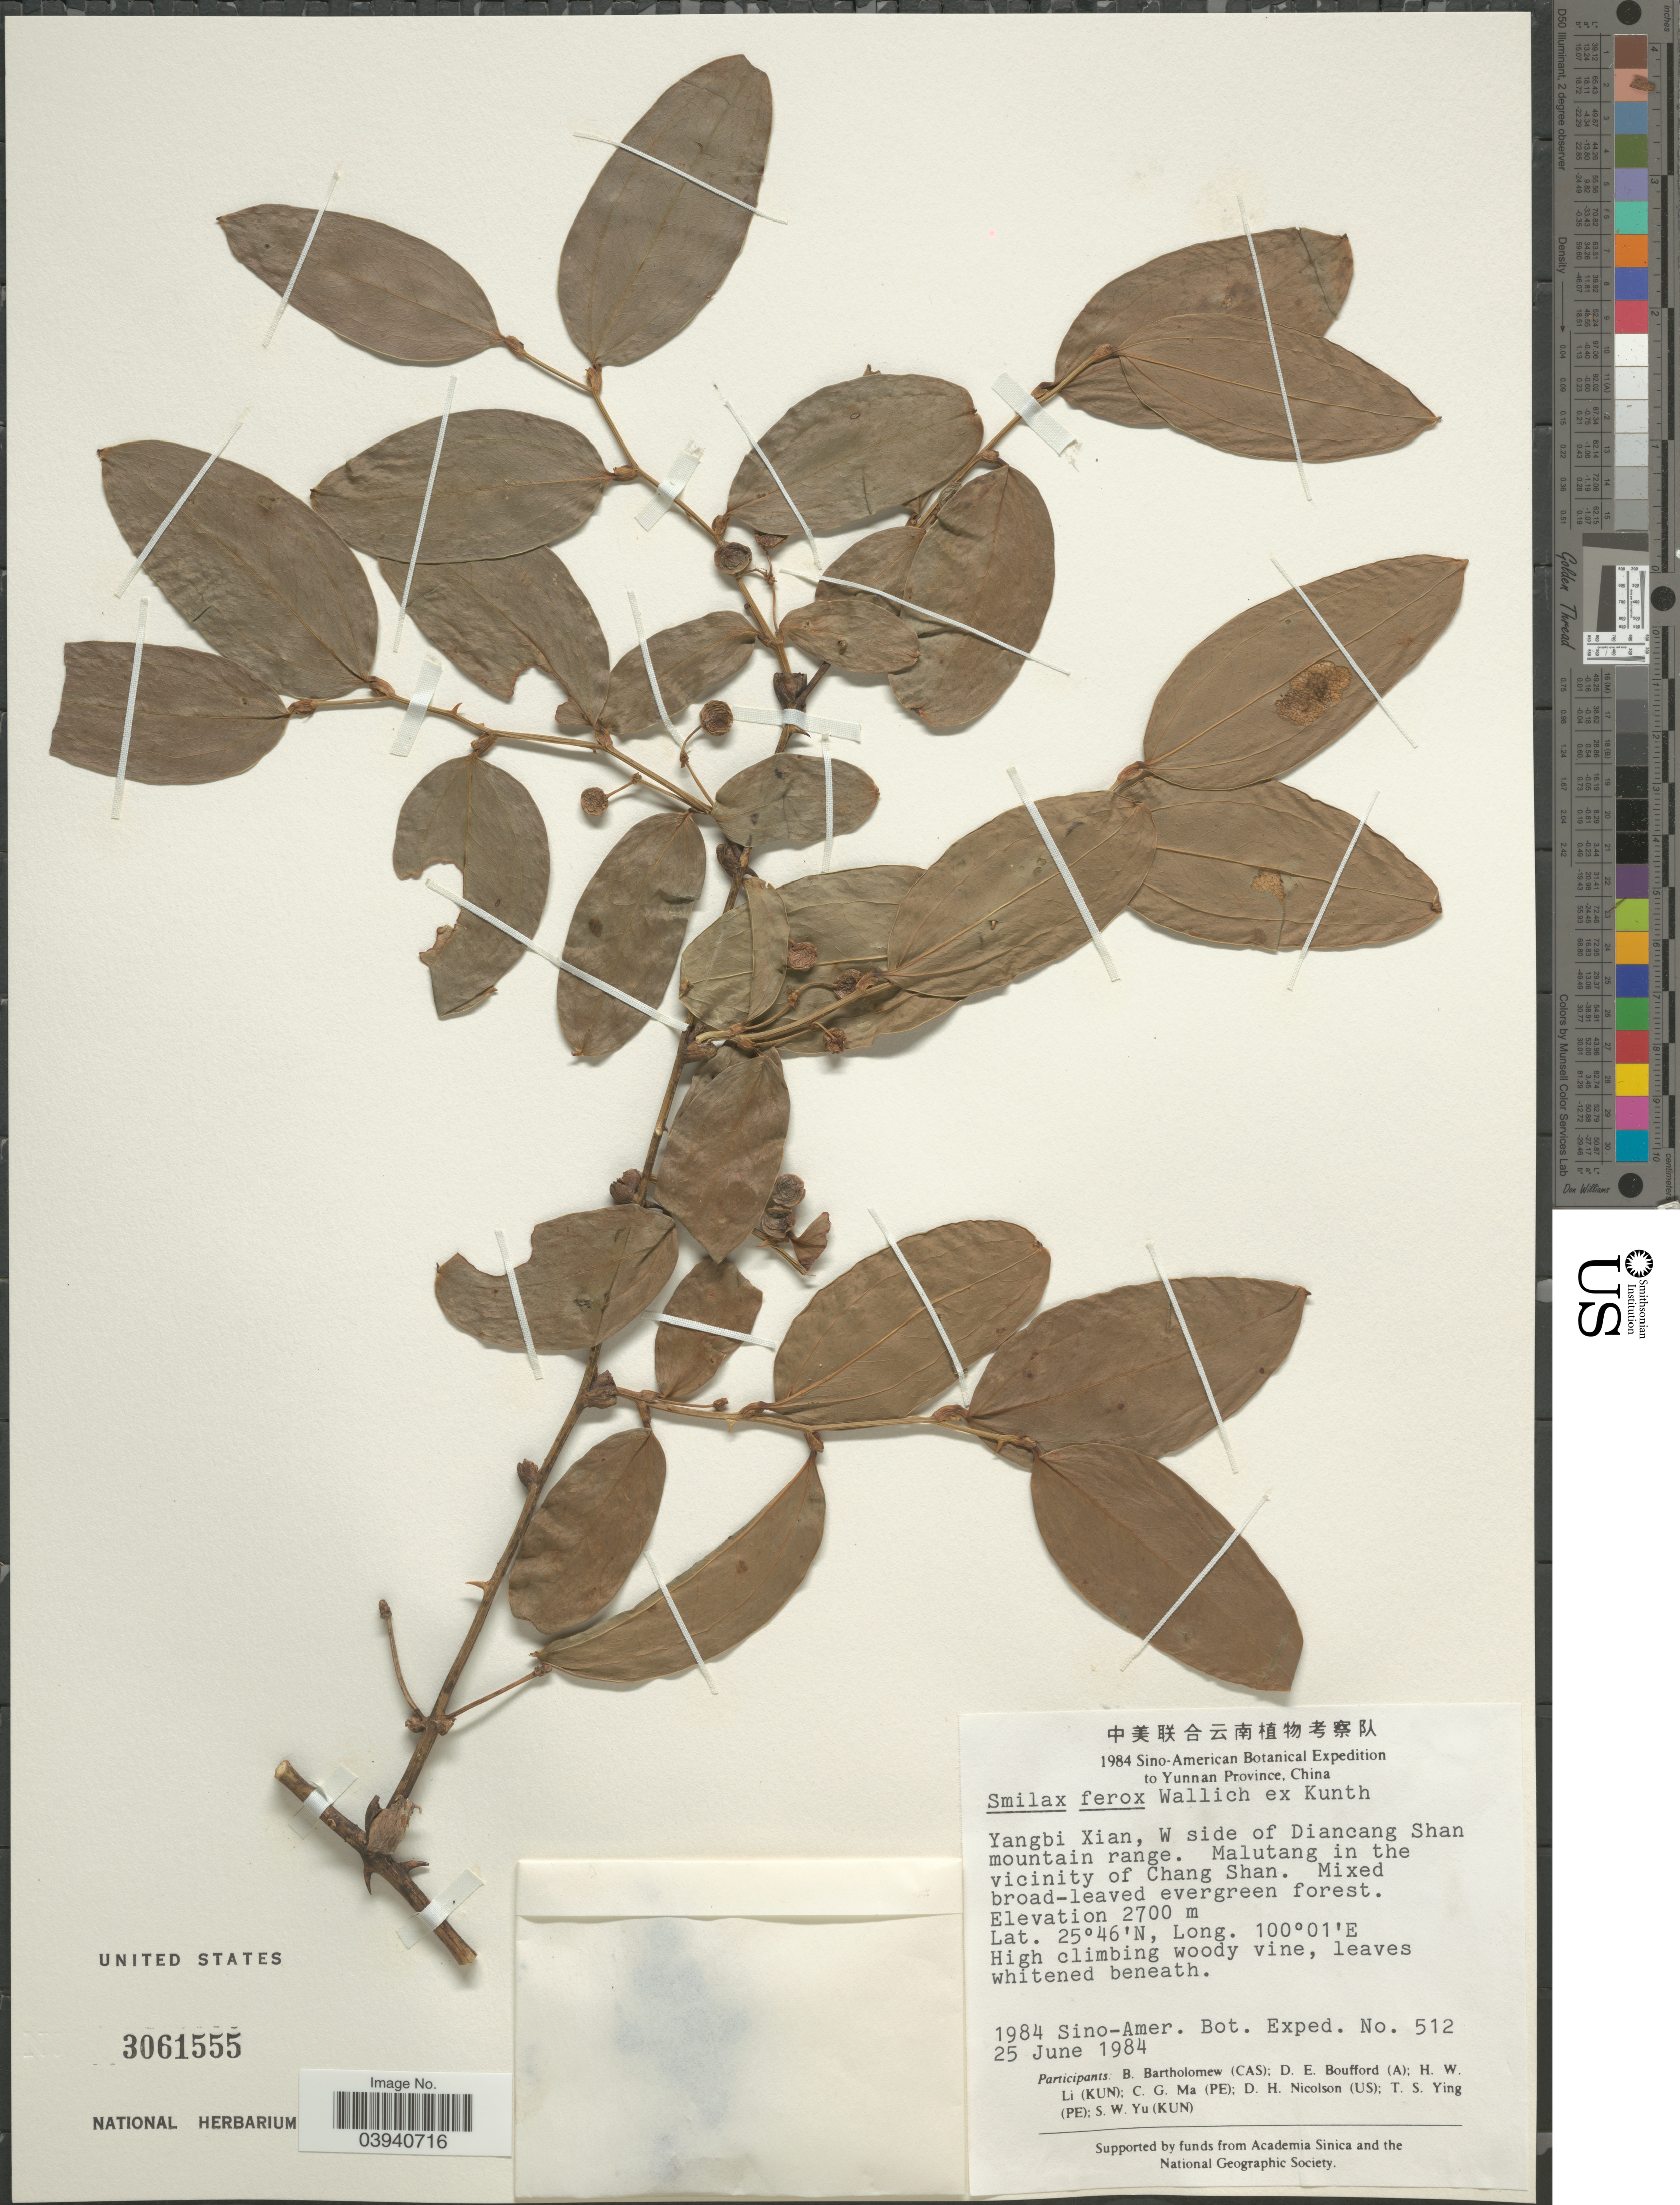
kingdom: Plantae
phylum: Tracheophyta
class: Liliopsida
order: Liliales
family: Smilacaceae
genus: Smilax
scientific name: Smilax ferox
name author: Wall. ex Kunth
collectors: Sino-Amer. Bot. Exped. 1984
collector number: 512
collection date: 1984-06-25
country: China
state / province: Yunnan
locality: Yangbi Xian, W side of Diancang Shan mountain range. Malutang in the vicinity of Chang Shan.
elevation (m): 2700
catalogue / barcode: US 3061555